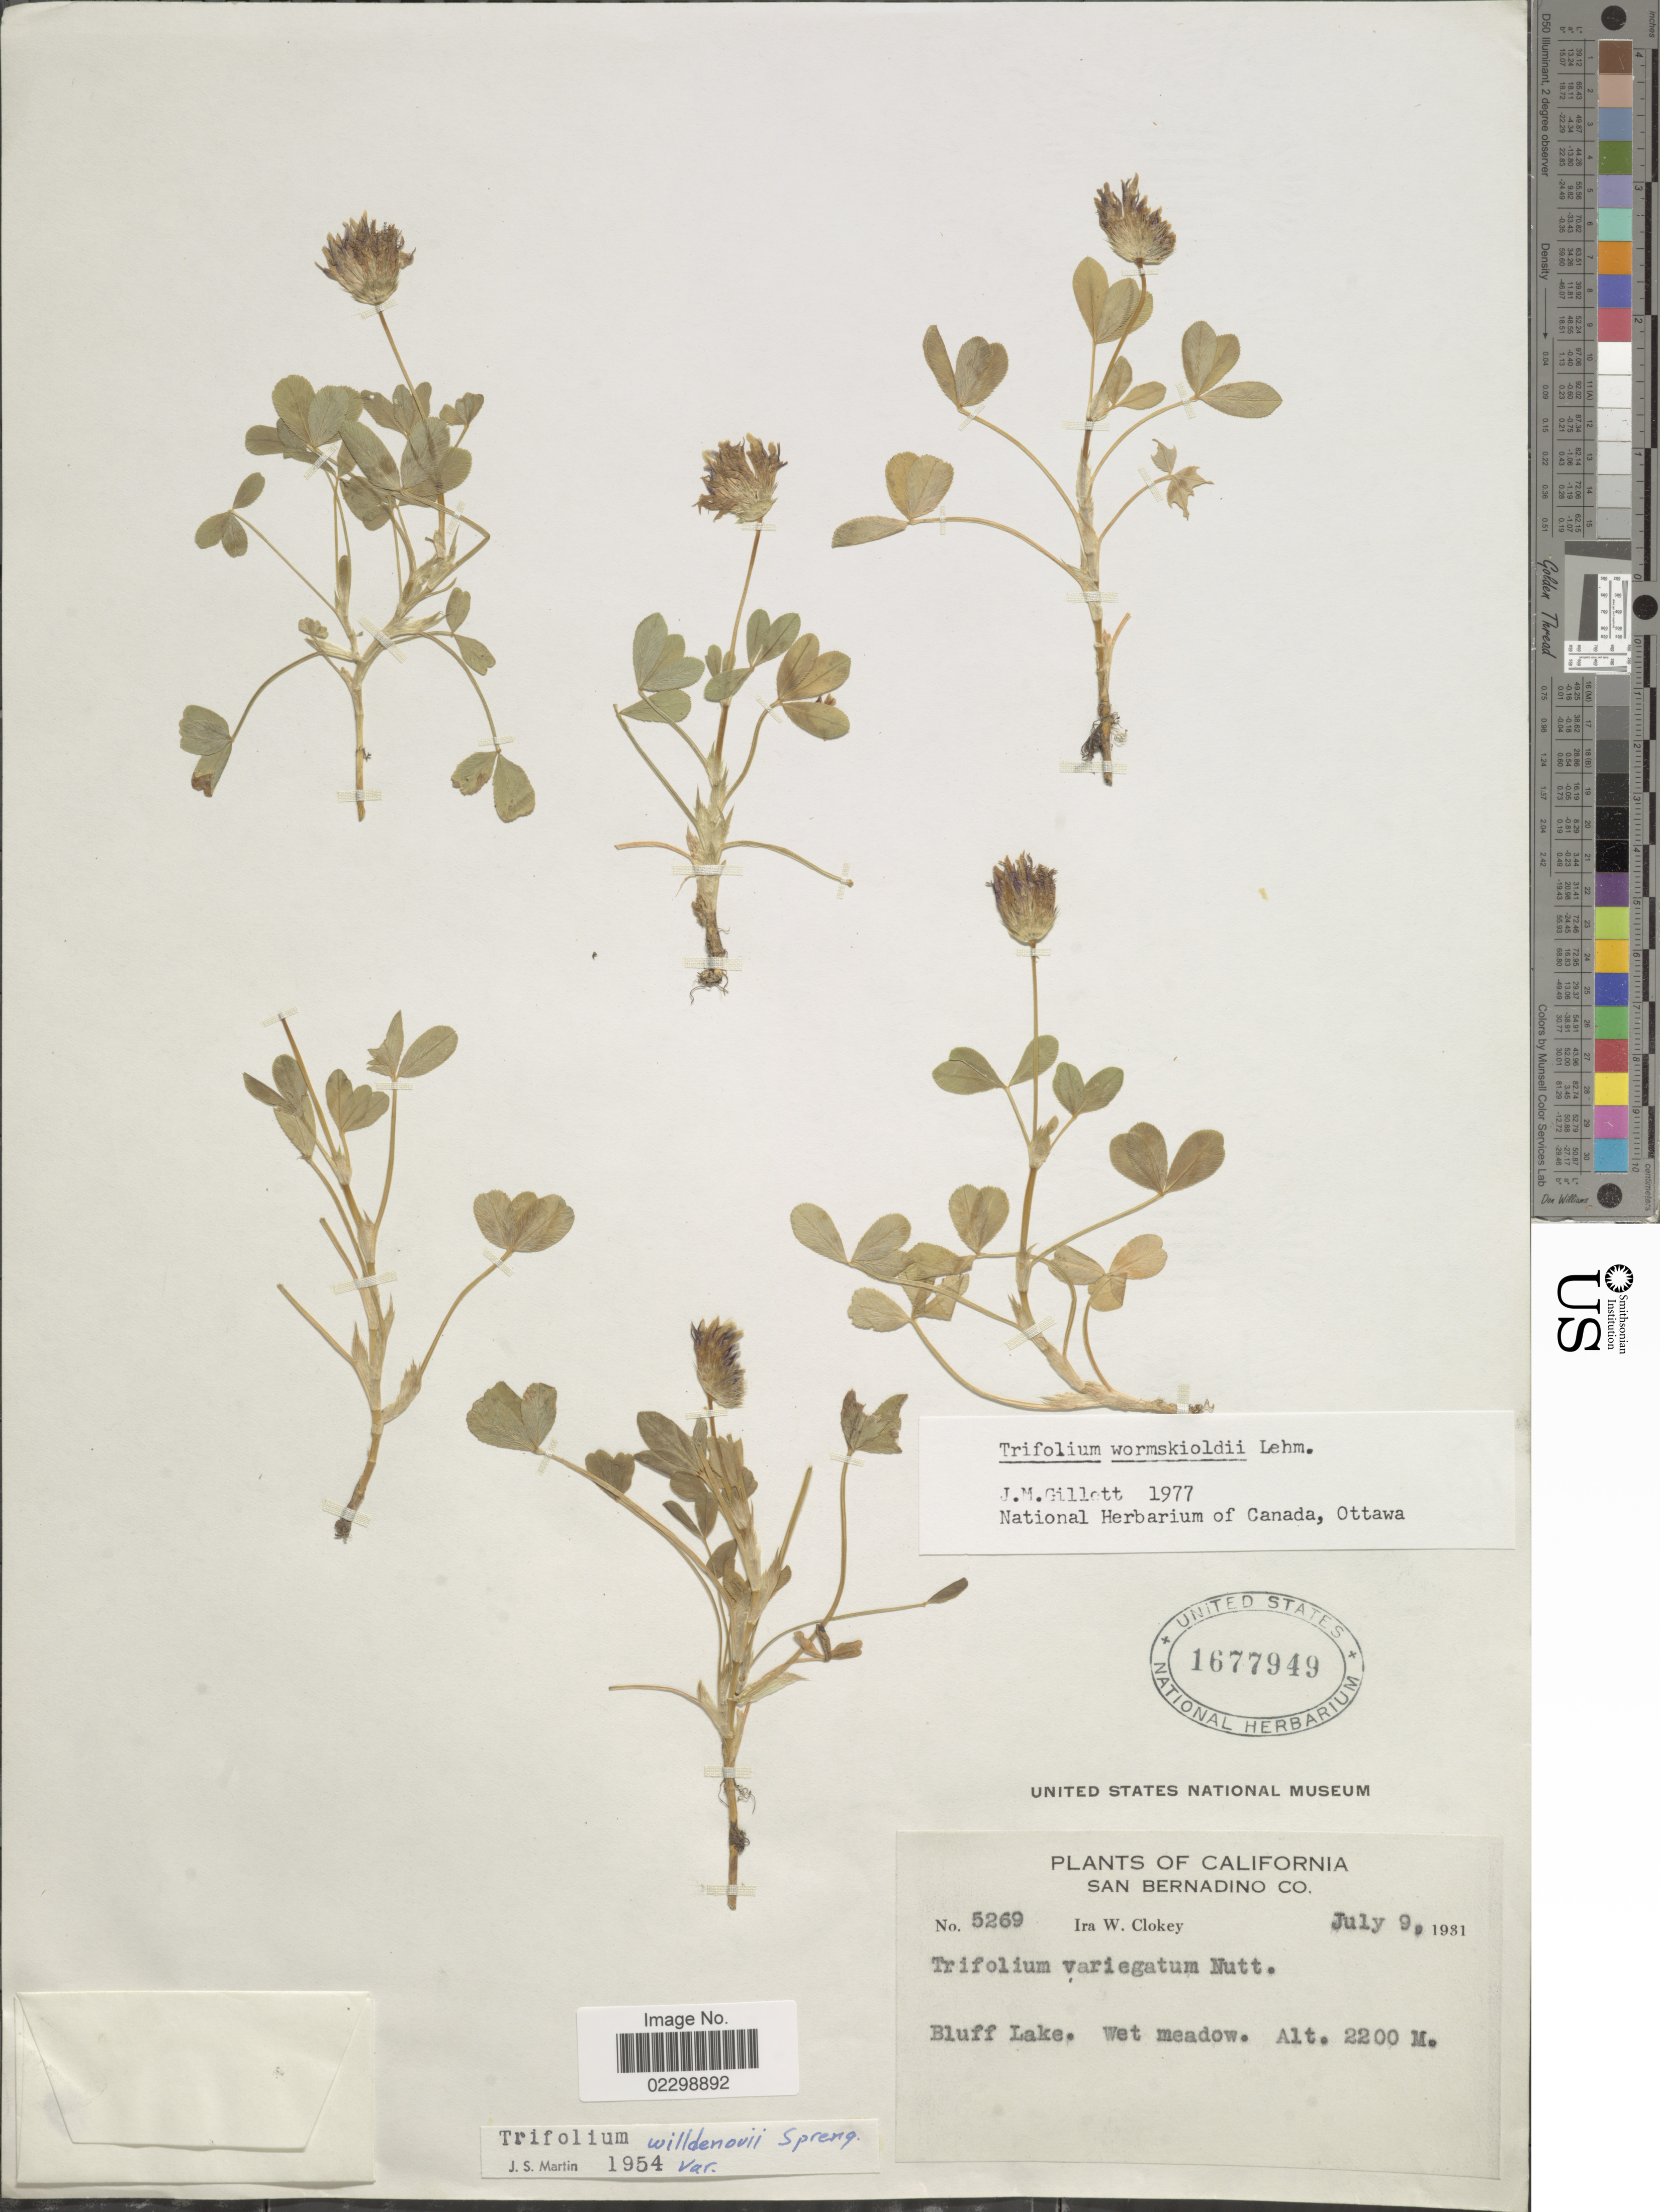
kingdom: Plantae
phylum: Tracheophyta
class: Magnoliopsida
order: Fabales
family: Fabaceae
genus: Trifolium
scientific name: Trifolium wormskioldii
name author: Lehm.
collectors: I. W. Clokey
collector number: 5269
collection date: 1931-07-09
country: United States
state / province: California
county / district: San Bernardino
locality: San Bernardino Co., Bluff Lake, wet meadow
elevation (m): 2200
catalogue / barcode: US 1677949